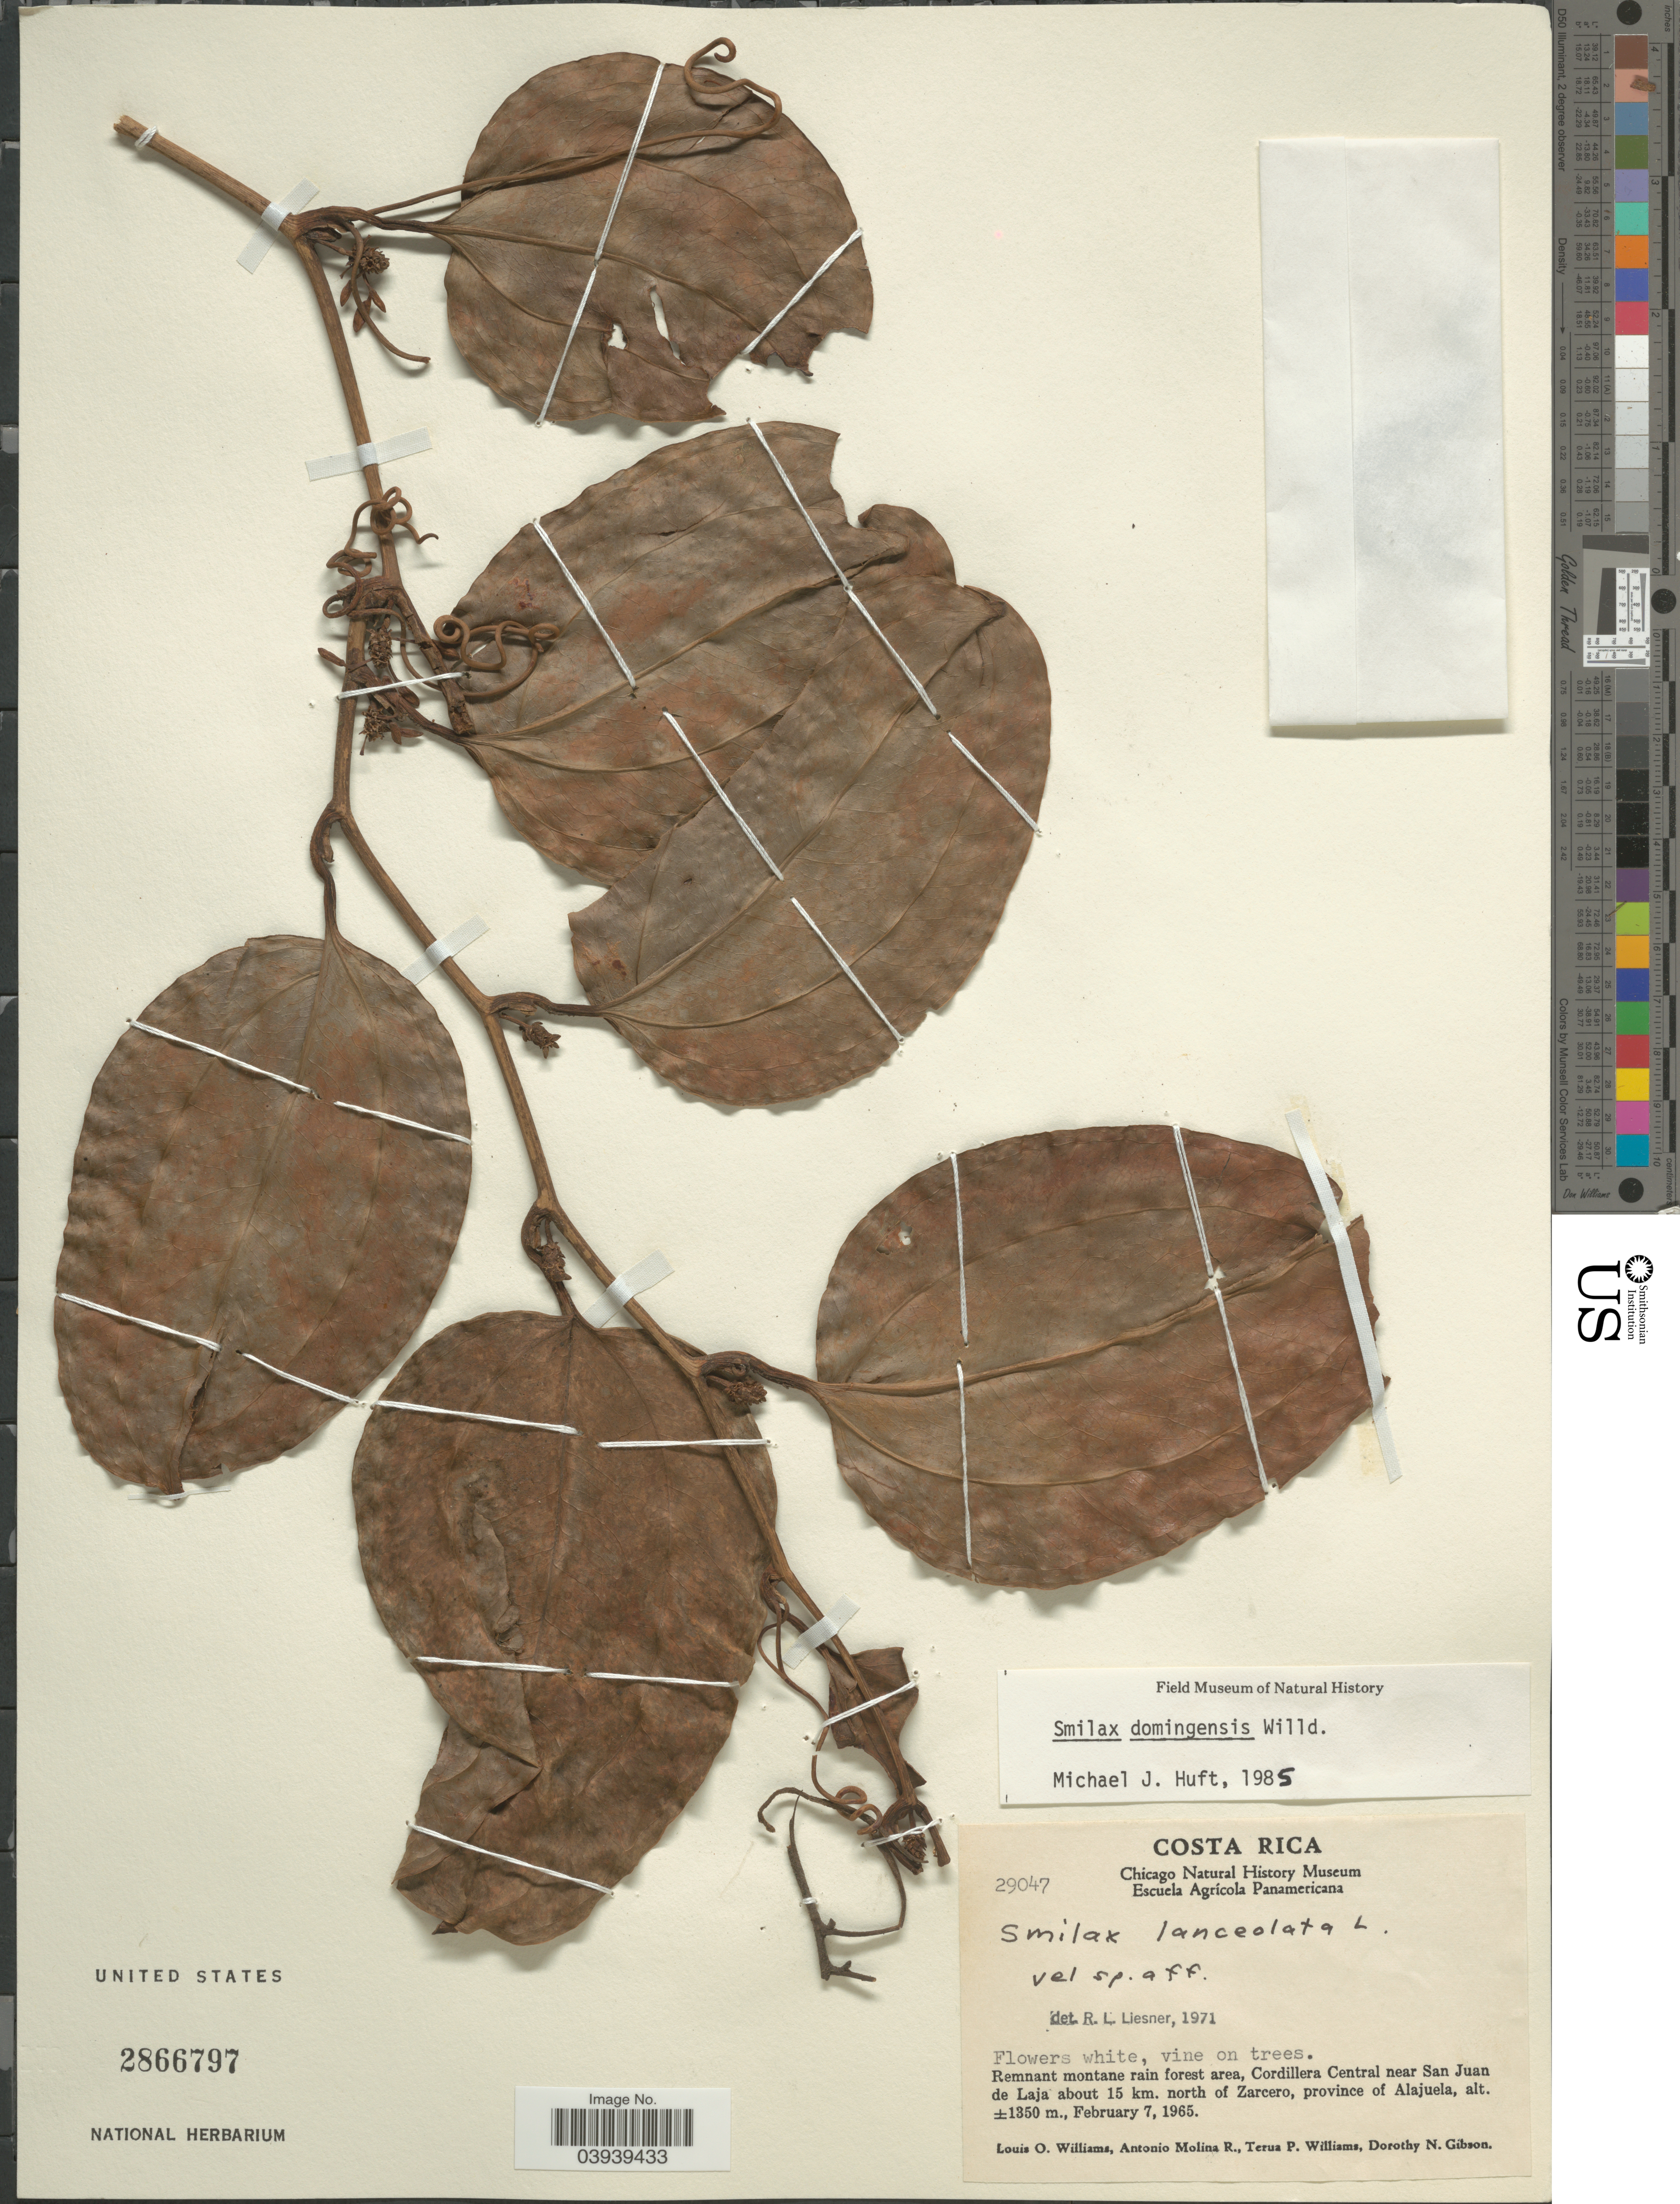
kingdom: Plantae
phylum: Tracheophyta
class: Liliopsida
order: Liliales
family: Smilacaceae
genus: Smilax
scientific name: Smilax domingensis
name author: Willd.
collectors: L. O. Williams, A. Molina R., T. Williams & D. N. Gibson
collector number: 29047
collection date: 1965-02-07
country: Costa Rica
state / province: Alajuela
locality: Cordillera Central near San Juan de Laja about 15 km. north of Zarcero.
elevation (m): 1350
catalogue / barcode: US 2866797